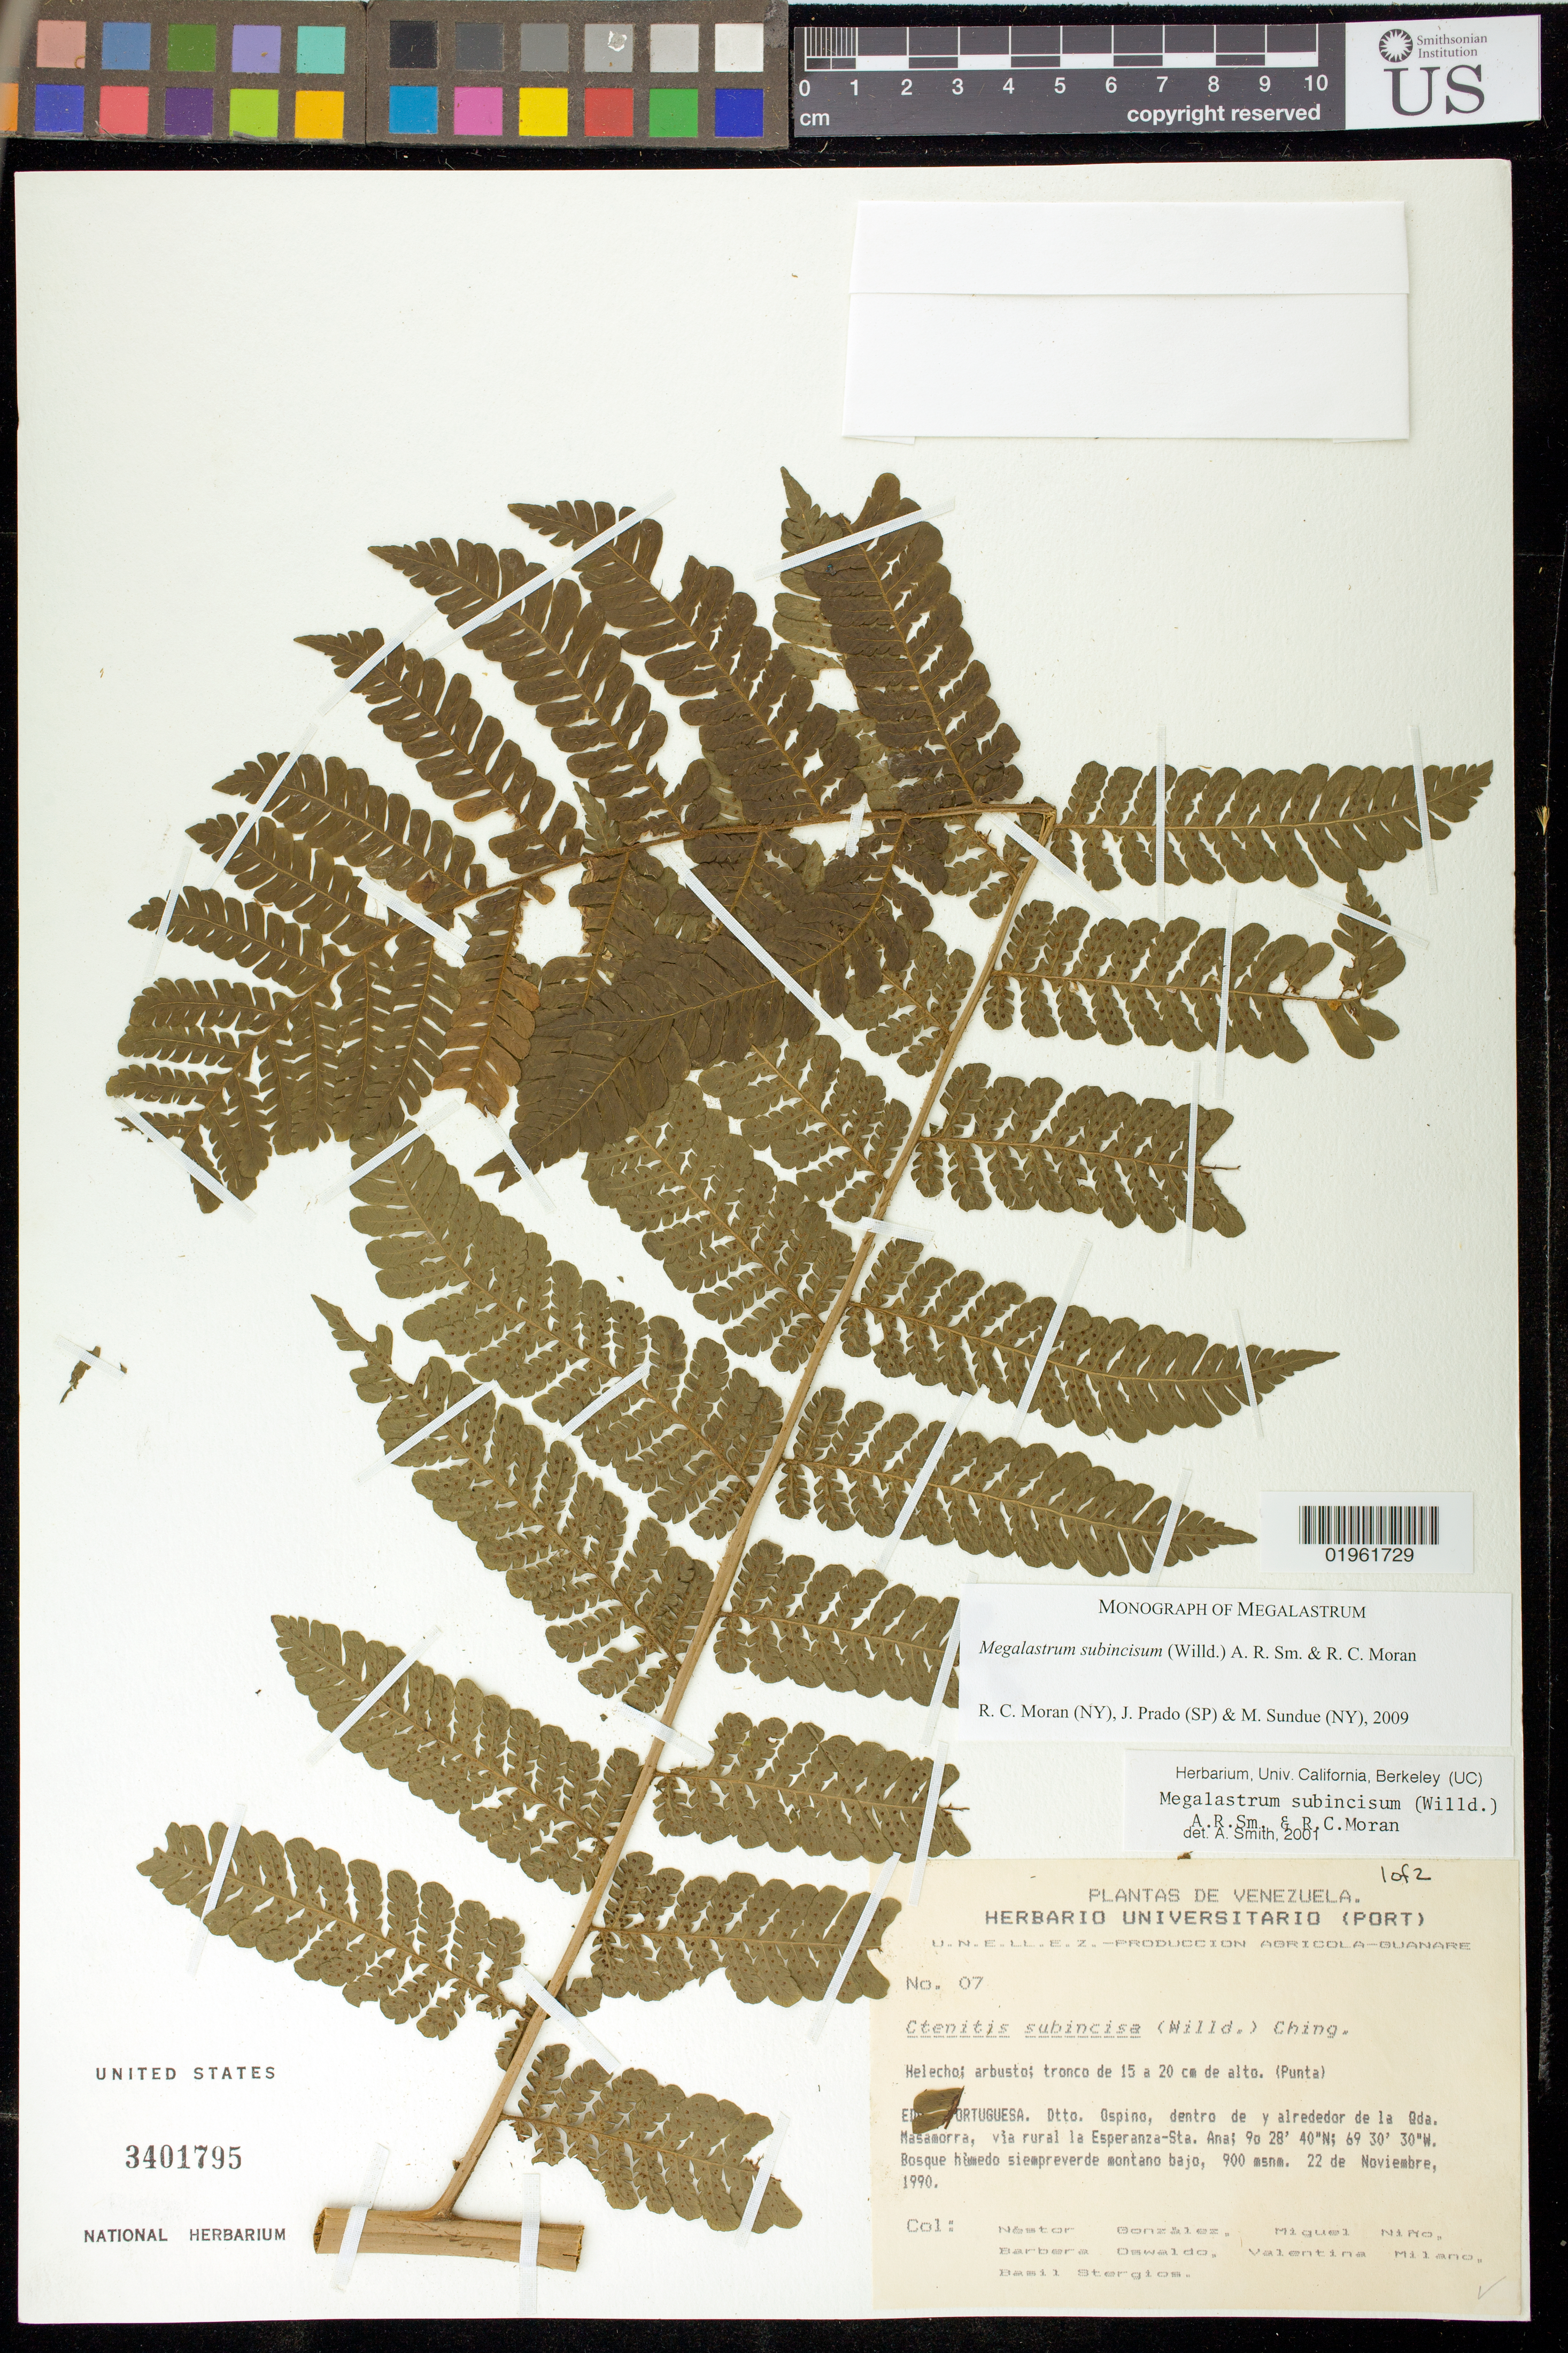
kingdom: Plantae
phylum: Tracheophyta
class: Polypodiopsida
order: Polypodiales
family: Dryopteridaceae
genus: Megalastrum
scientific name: Megalastrum subincisum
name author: (Willd.) A.R. Sm. & R.C. Moran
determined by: Moran, R. C.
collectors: N. Gonzales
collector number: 07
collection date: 1990-11-22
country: Venezuela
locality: EDO. PORTUGUESA. Dtto. Ospino, dentro de y alrededor de la Qda. Masamorra, via rural la Esperanza-Sta.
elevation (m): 900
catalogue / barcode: US 3401795